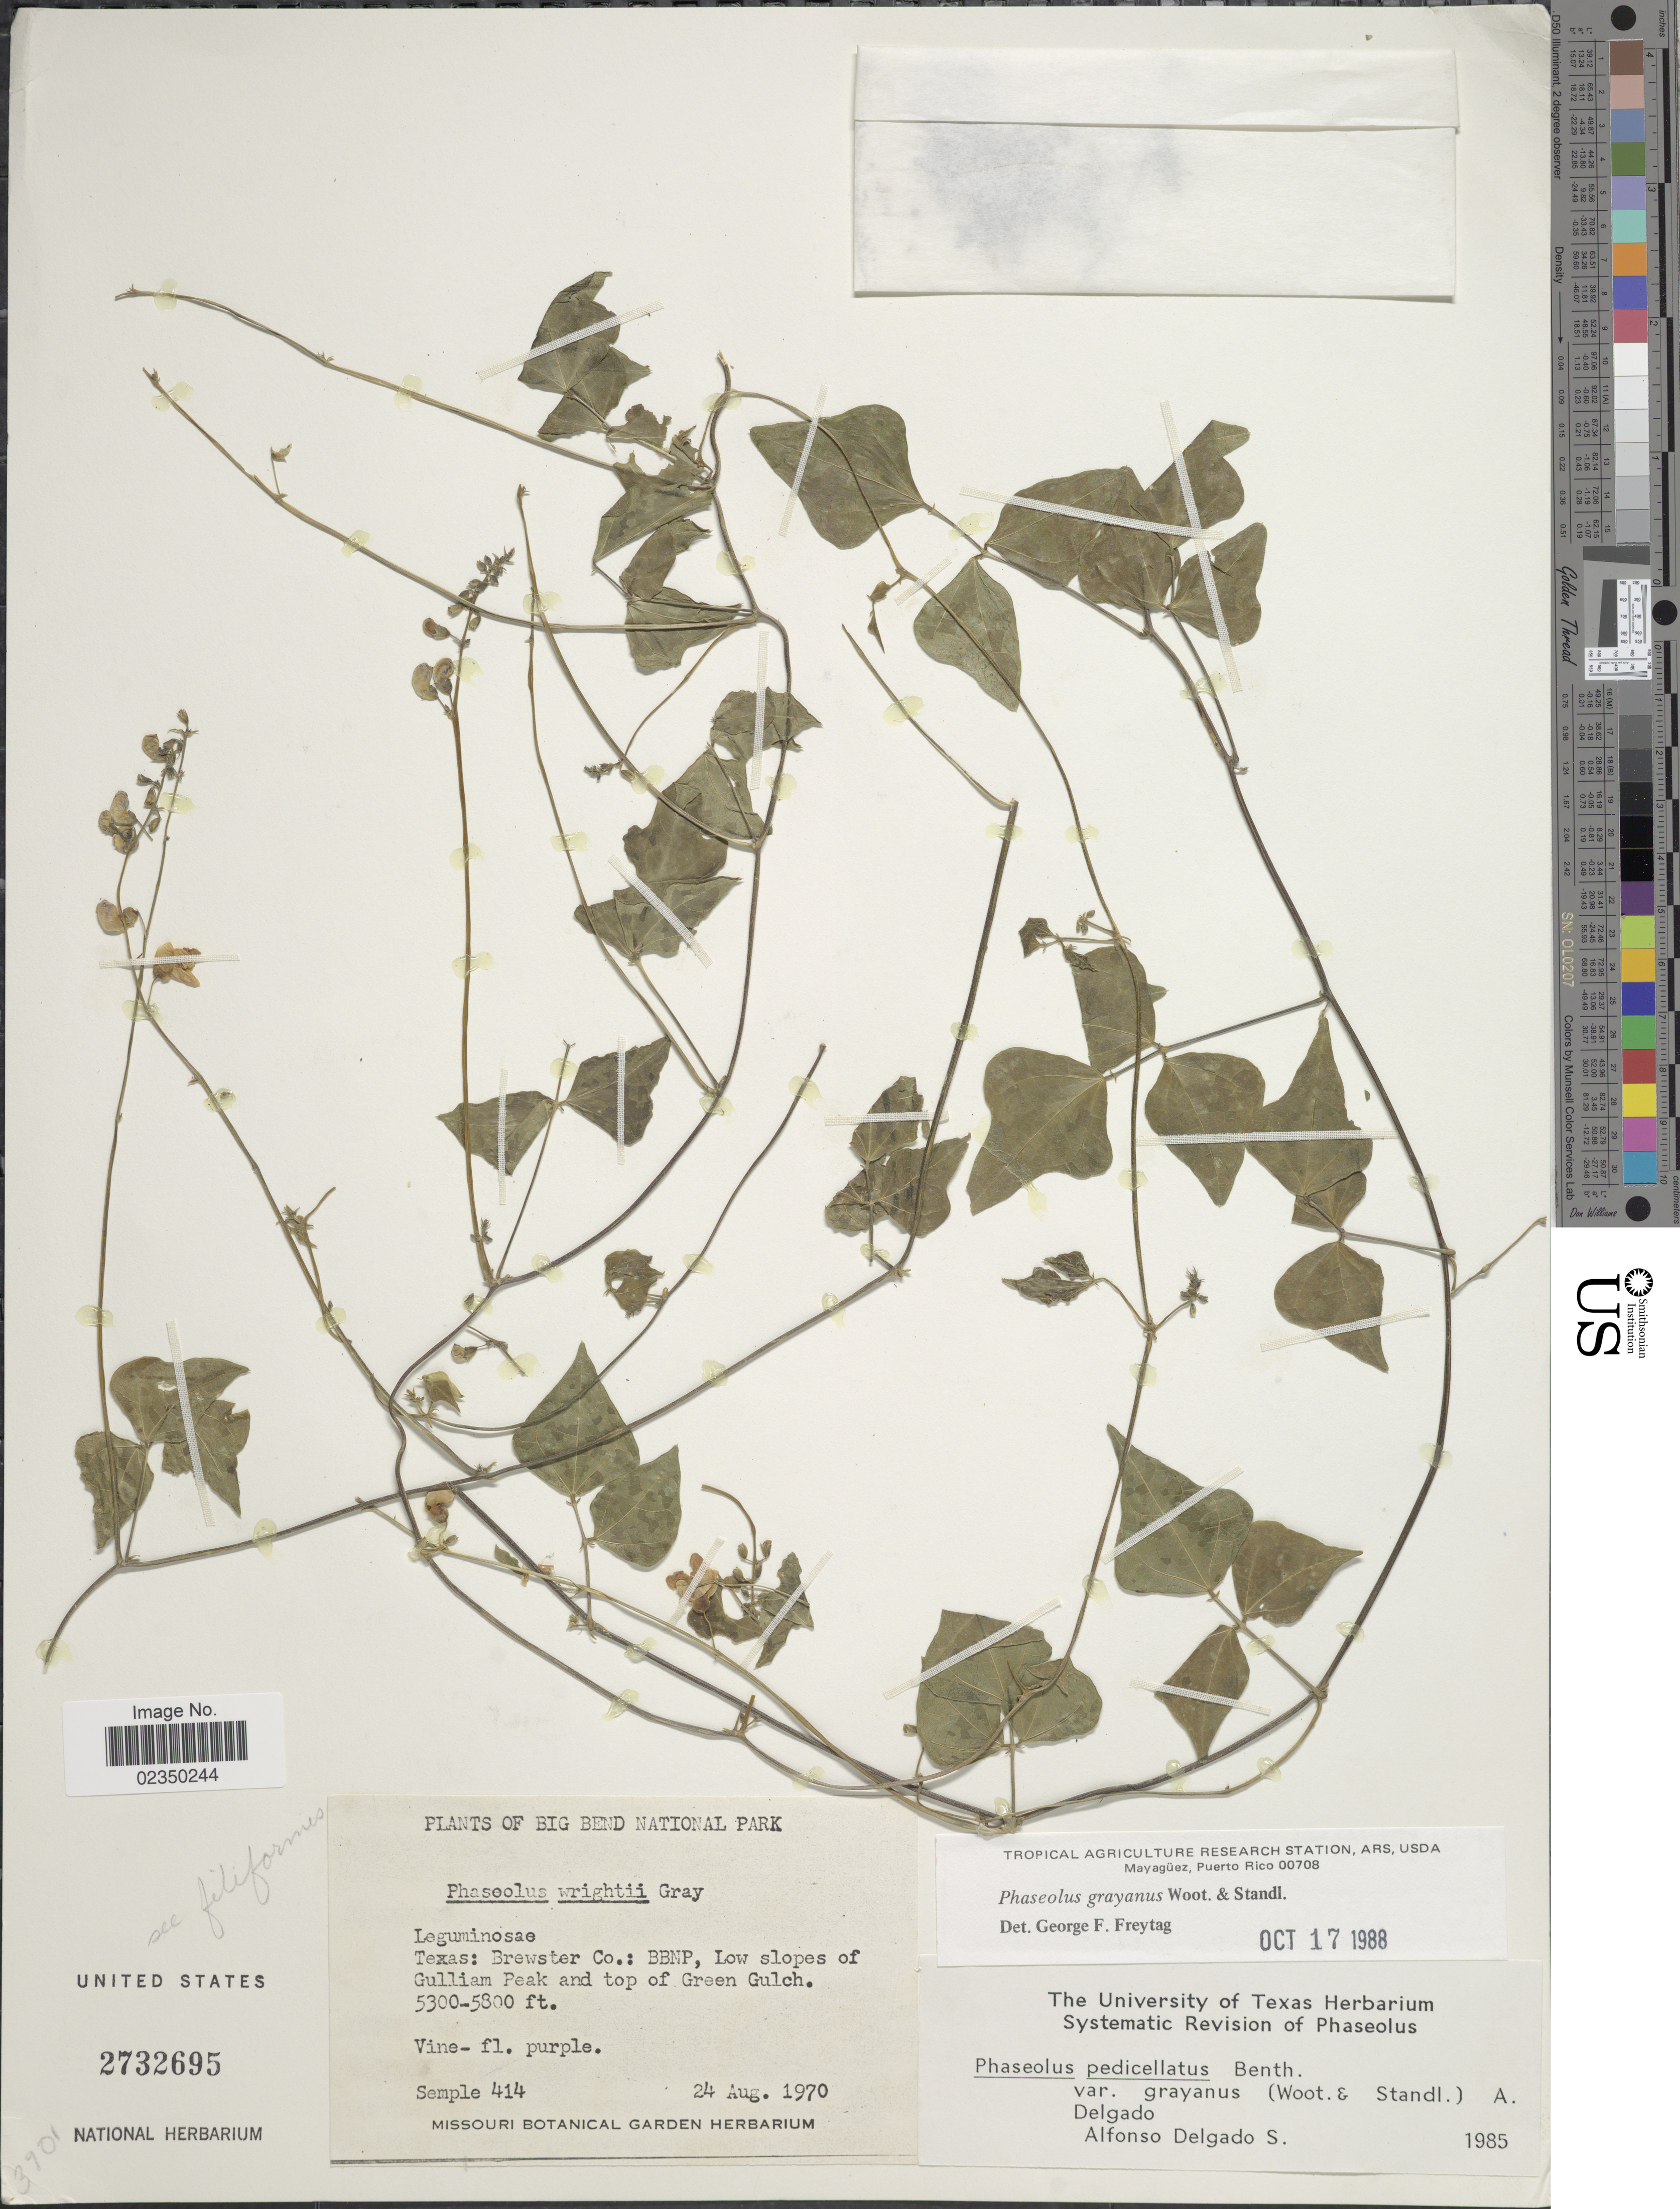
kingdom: Plantae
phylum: Tracheophyta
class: Magnoliopsida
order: Fabales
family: Fabaceae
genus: Phaseolus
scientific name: Phaseolus grayanus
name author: Wooton & Standl.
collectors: G. Straley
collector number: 414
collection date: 1970-08-24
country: United States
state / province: Texas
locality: Big Bend National Park, Brewster Co, BBNP, low slopes of Gulliam Peak and top of Green Gulch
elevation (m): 1615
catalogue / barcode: US 2732695